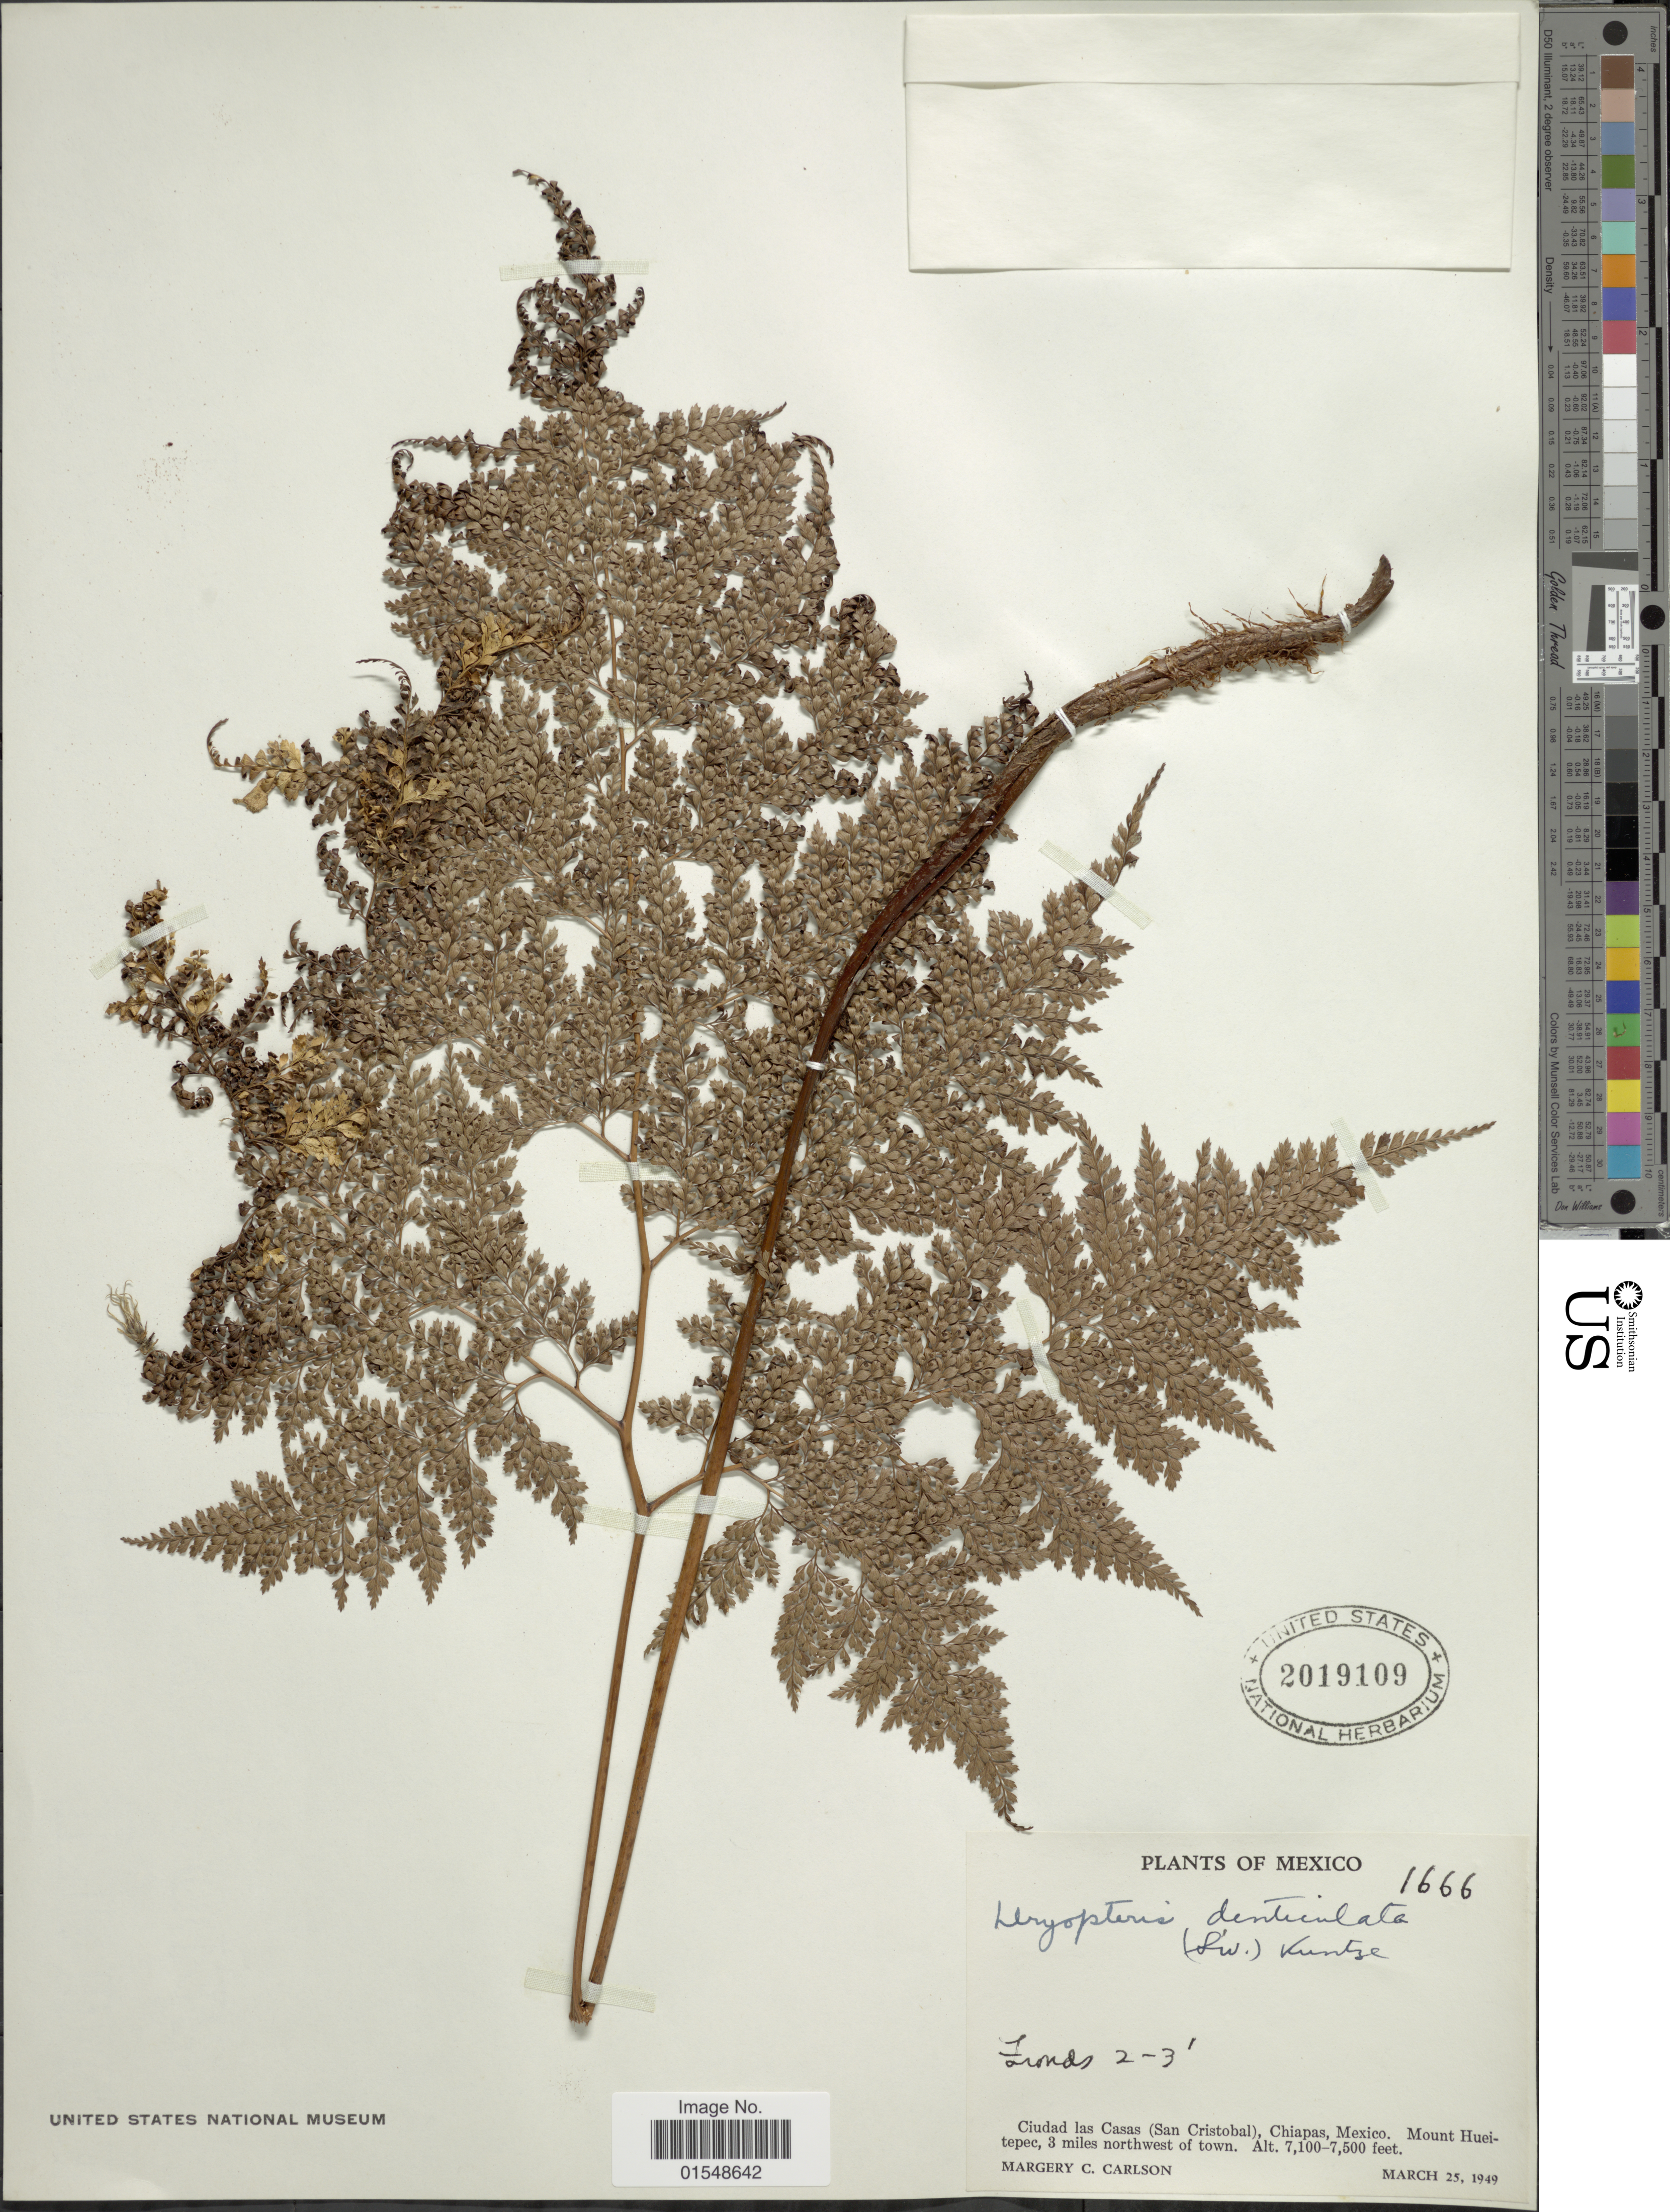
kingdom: Plantae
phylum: Tracheophyta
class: Polypodiopsida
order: Polypodiales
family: Dryopteridaceae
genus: Arachniodes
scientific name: Arachniodes denticulata var. barbensis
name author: (C. Chr.) Lellinger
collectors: M. C. Carlson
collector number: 1666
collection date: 1949-03-25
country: Mexico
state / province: Chiapas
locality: Ciudad las Casas (San Cristobal), Mount Hueitepec, 3 miles northwest of town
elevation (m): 2164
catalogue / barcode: US 2019109